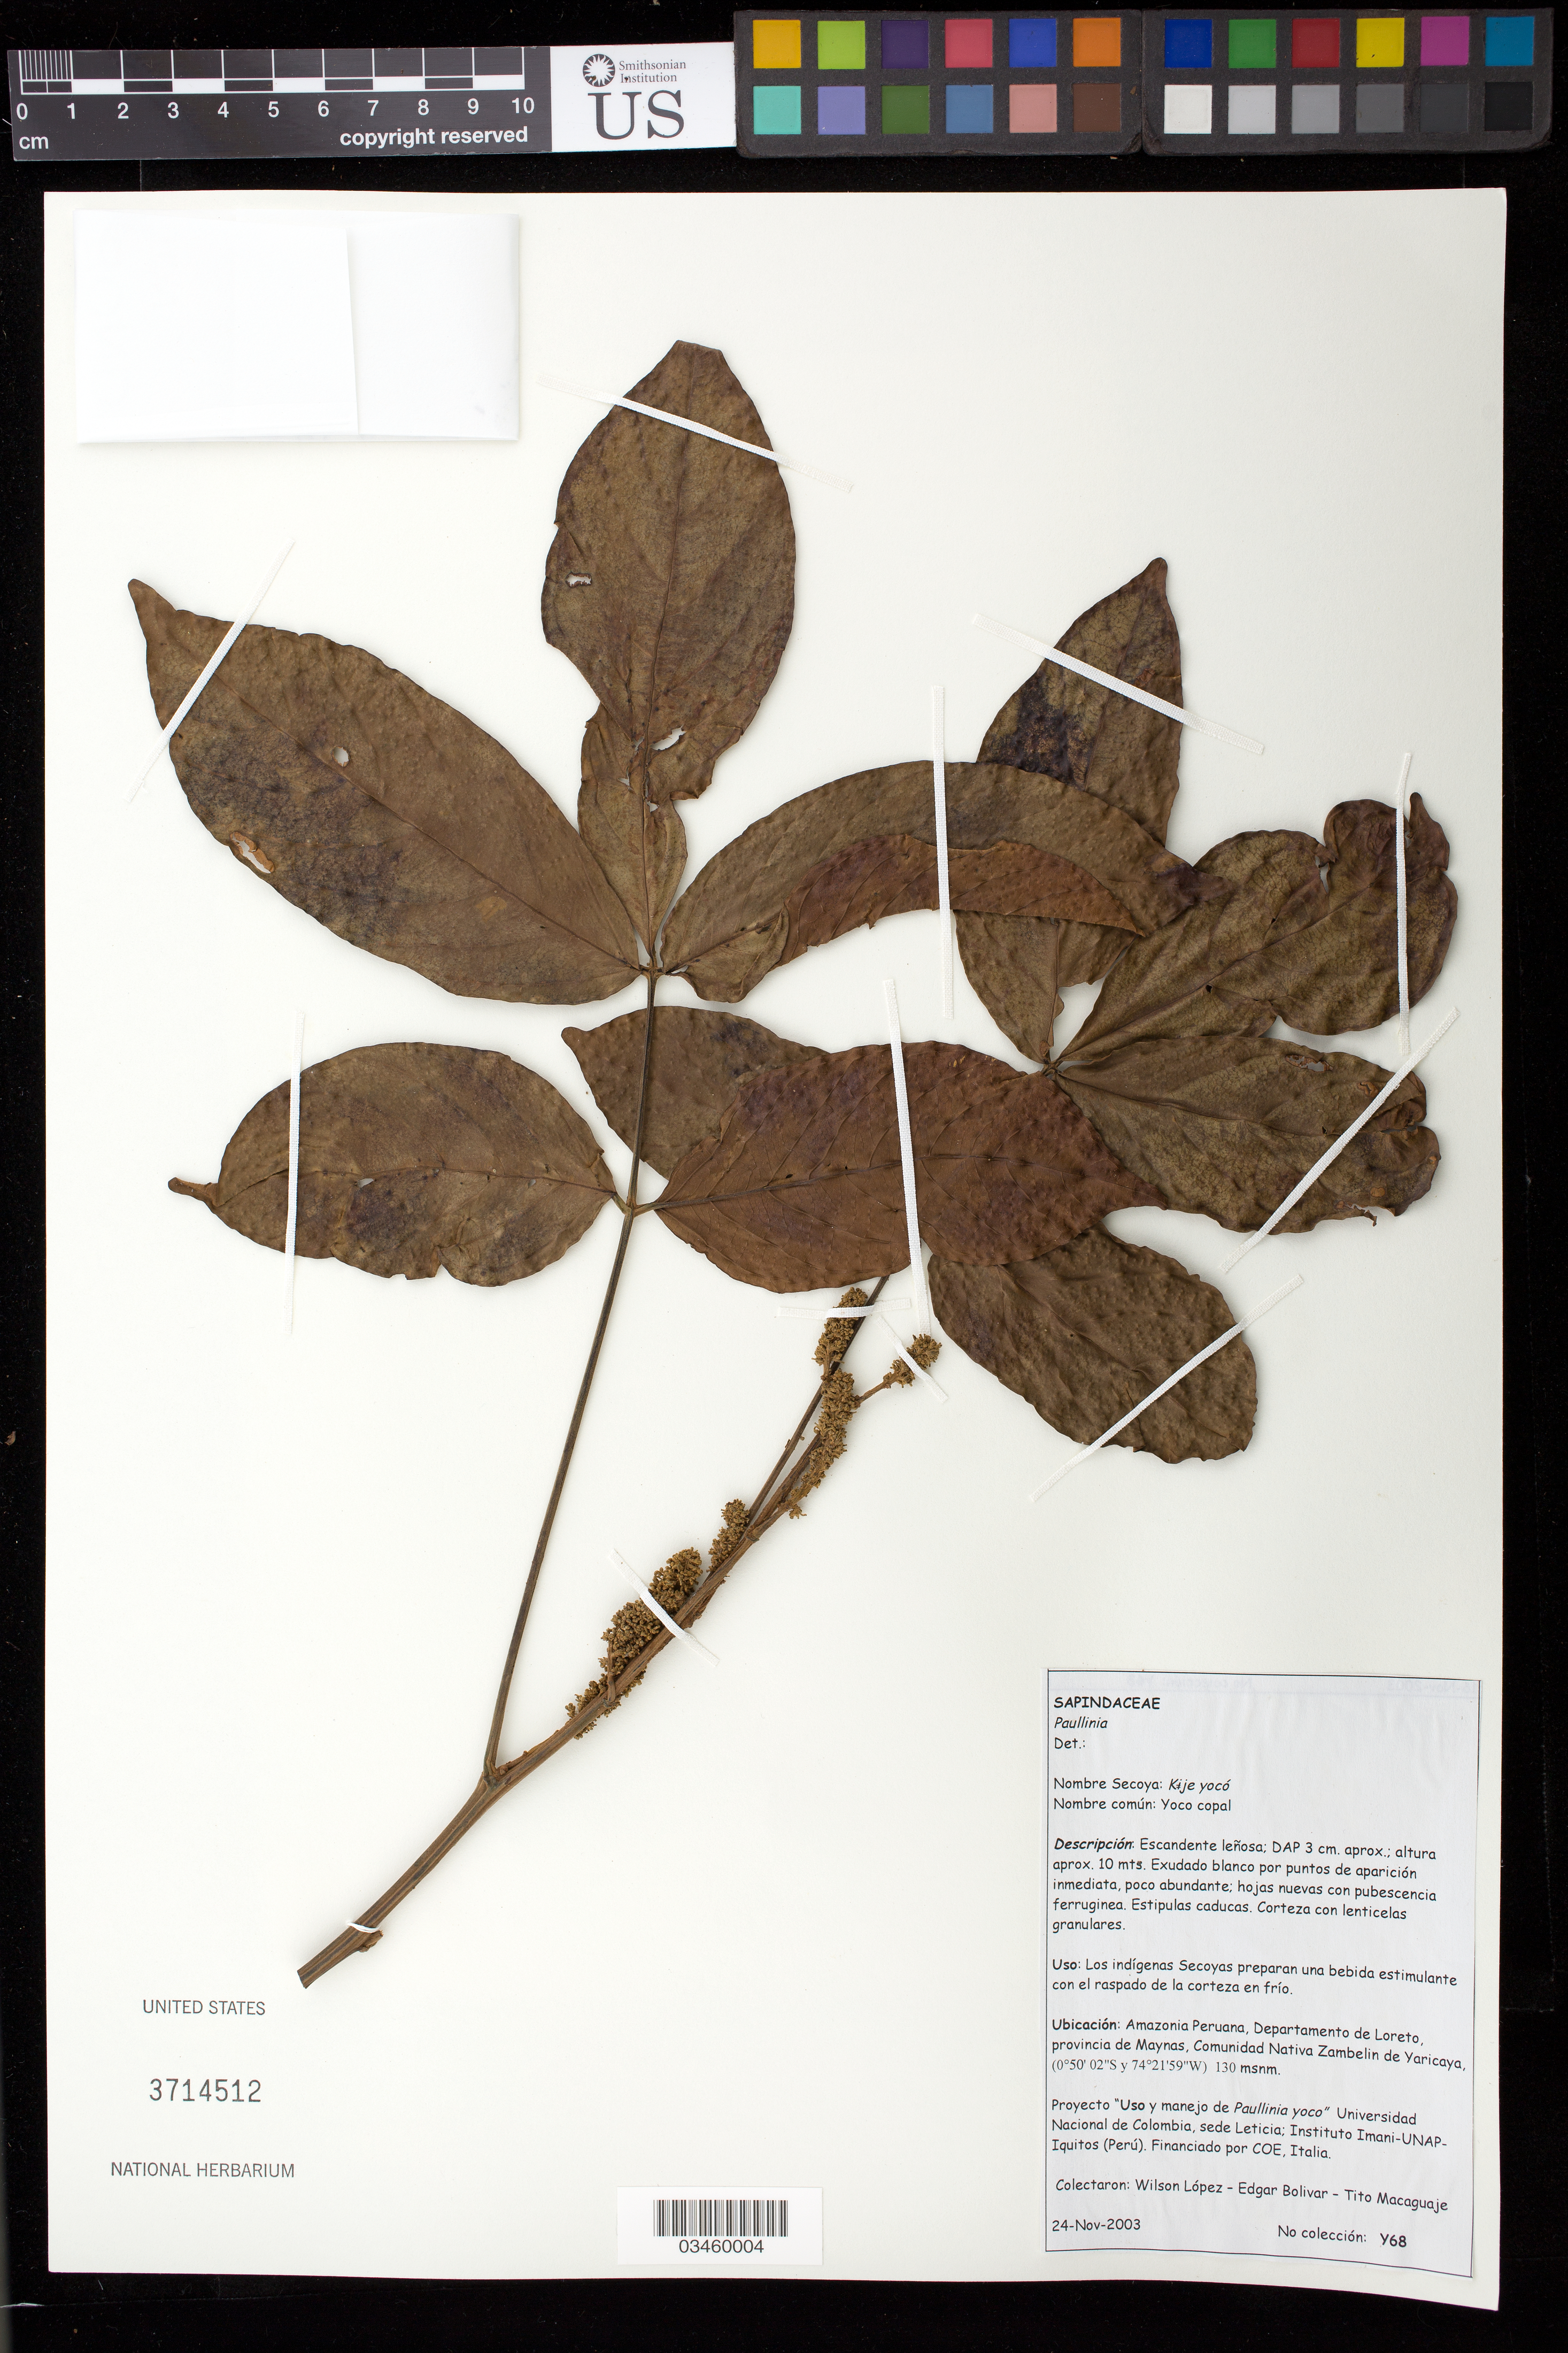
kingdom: Plantae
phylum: Tracheophyta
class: Magnoliopsida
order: Sapindales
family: Sapindaceae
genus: Paullinia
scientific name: Paullinia sp.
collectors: W. López, E. Bolivar & T. Macaguaje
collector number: Y68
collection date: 2003-11-24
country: Peru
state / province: Loreto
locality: Provincia de Maynas, Comunidad Nativa Zambelin de Yaricaya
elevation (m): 130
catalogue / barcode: US 3714512